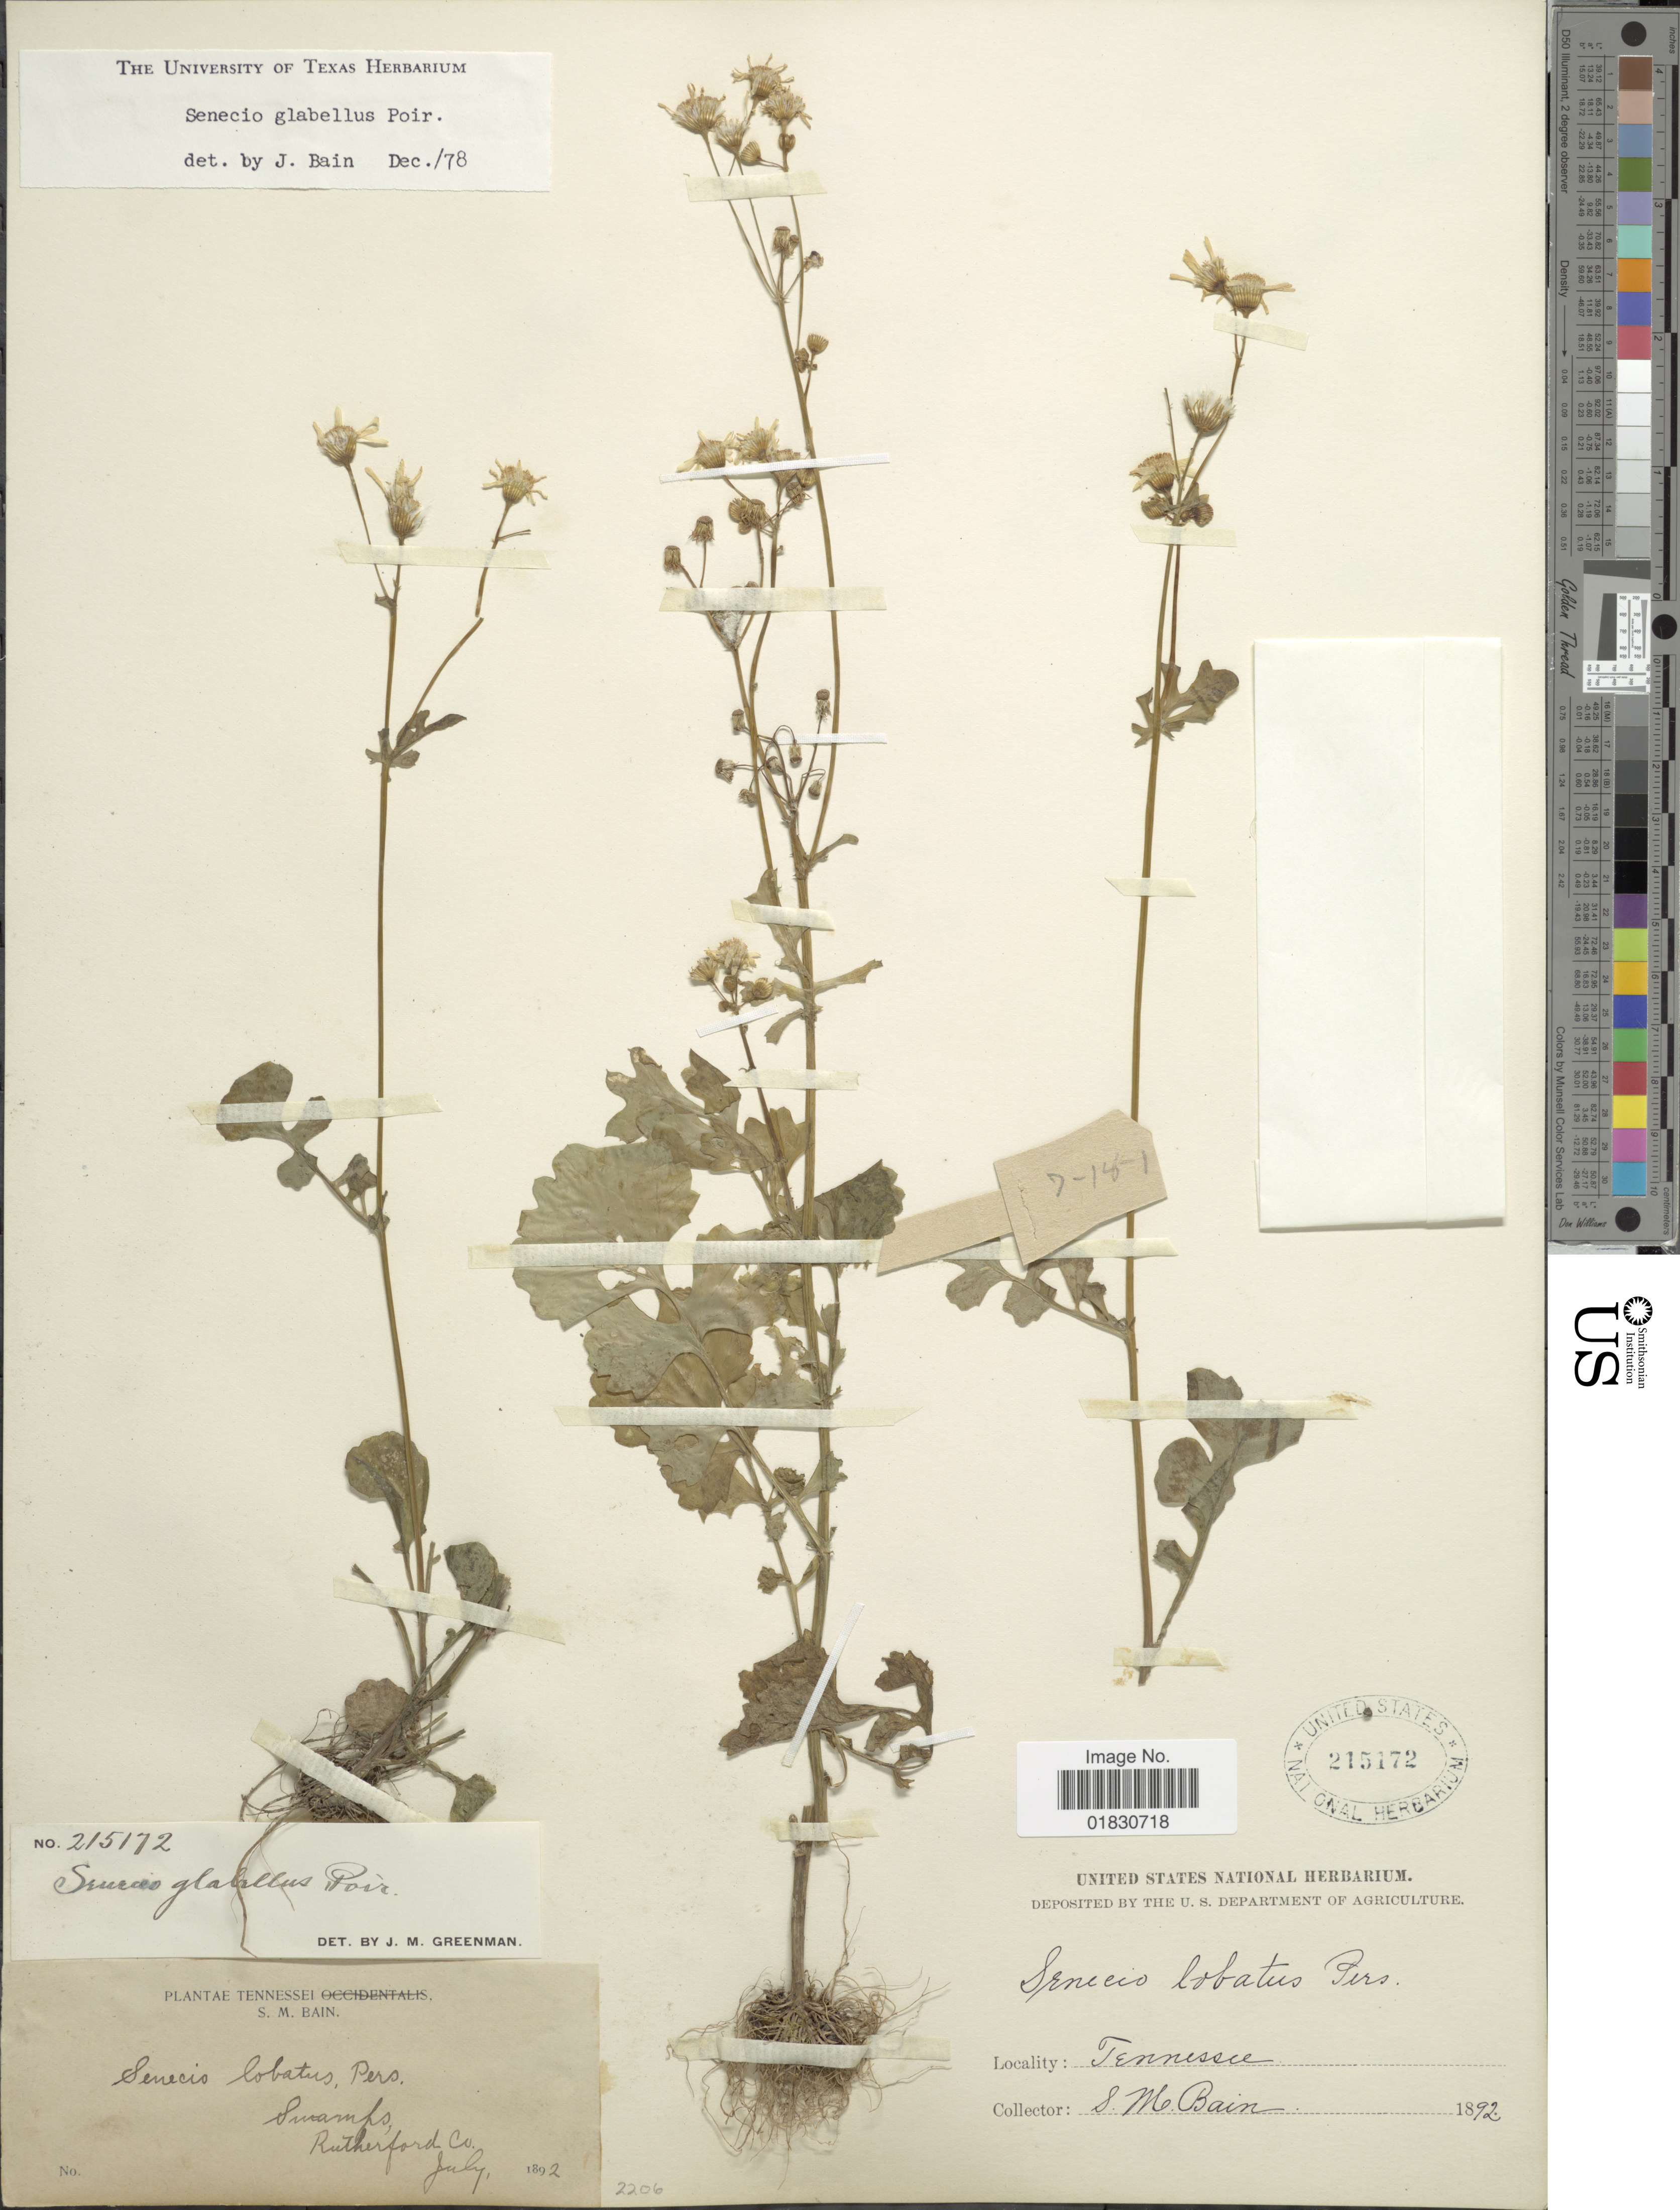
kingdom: Plantae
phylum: Tracheophyta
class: Magnoliopsida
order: Asterales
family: Asteraceae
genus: Packera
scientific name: Packera glabella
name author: (Poir.) C. Jeffrey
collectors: S. M. Bain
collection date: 1892-07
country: United States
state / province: Tennessee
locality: Rutherford Co.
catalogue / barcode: US 215172